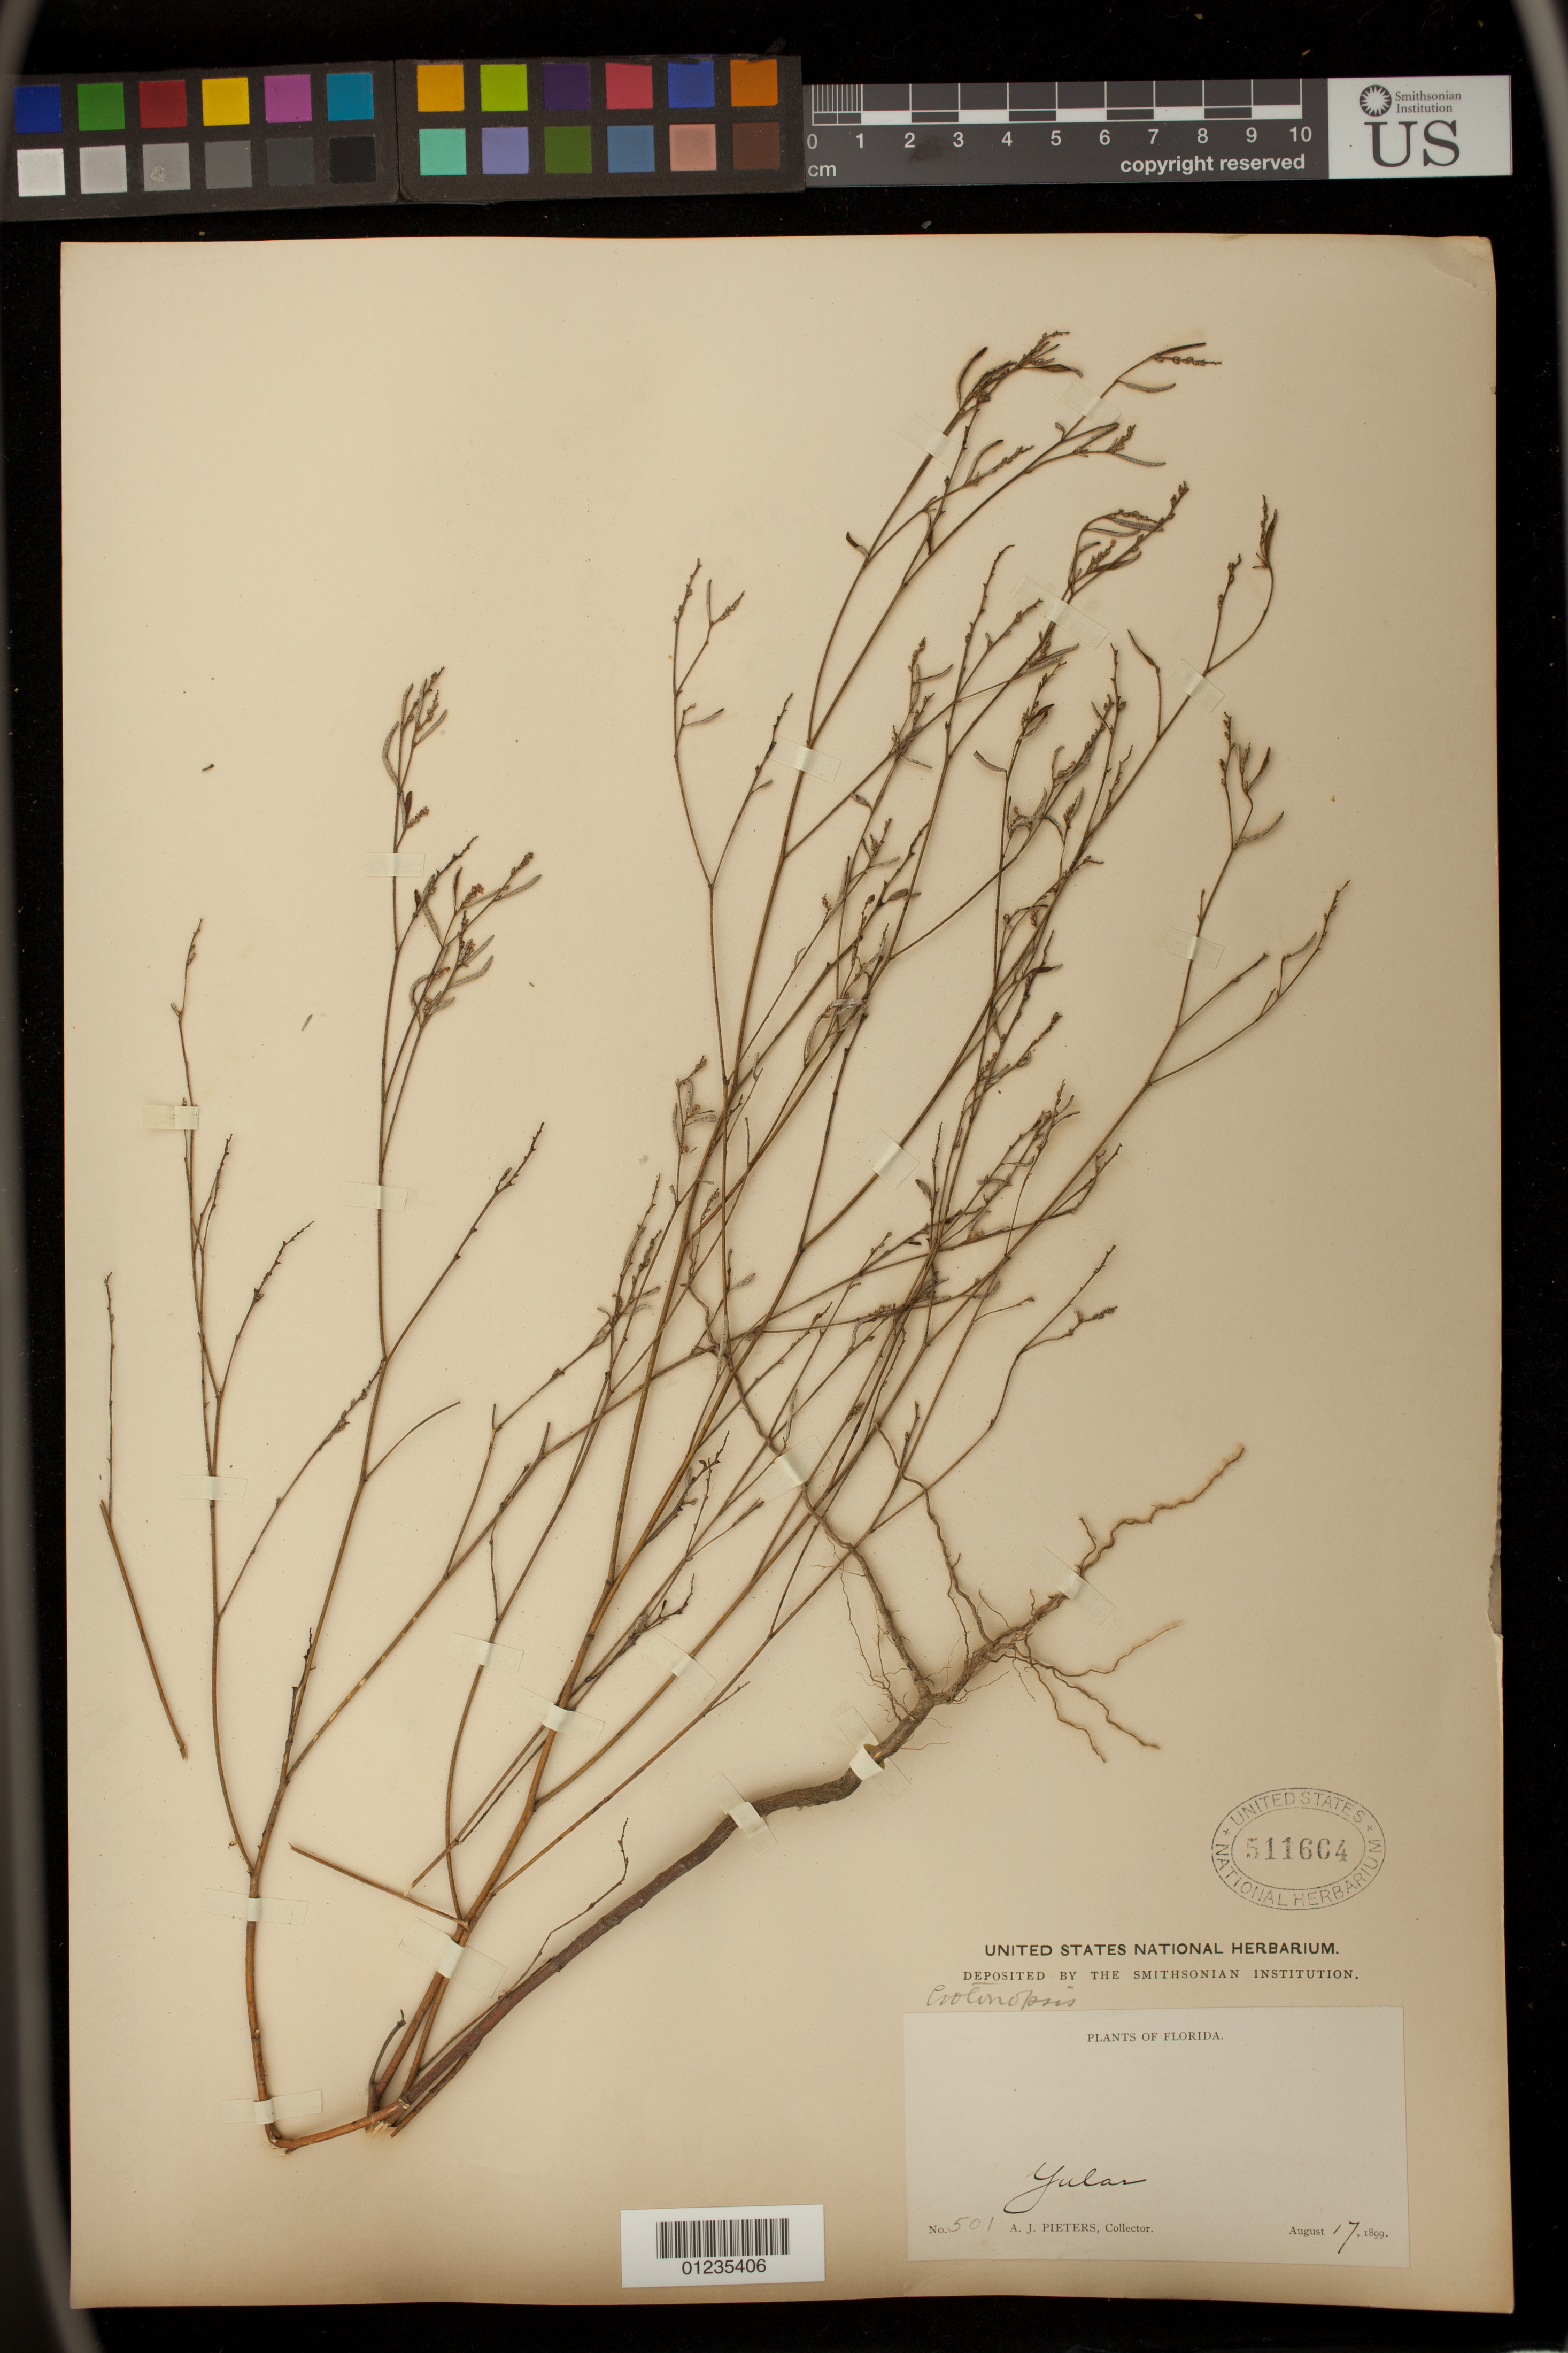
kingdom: Plantae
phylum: Tracheophyta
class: Magnoliopsida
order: Malpighiales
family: Euphorbiaceae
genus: Crotonopsis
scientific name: Crotonopsis linearis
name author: Michx.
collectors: A. Pieters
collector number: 501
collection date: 1899-08-17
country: United States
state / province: Florida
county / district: Alachua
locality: Yular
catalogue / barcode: US 511664